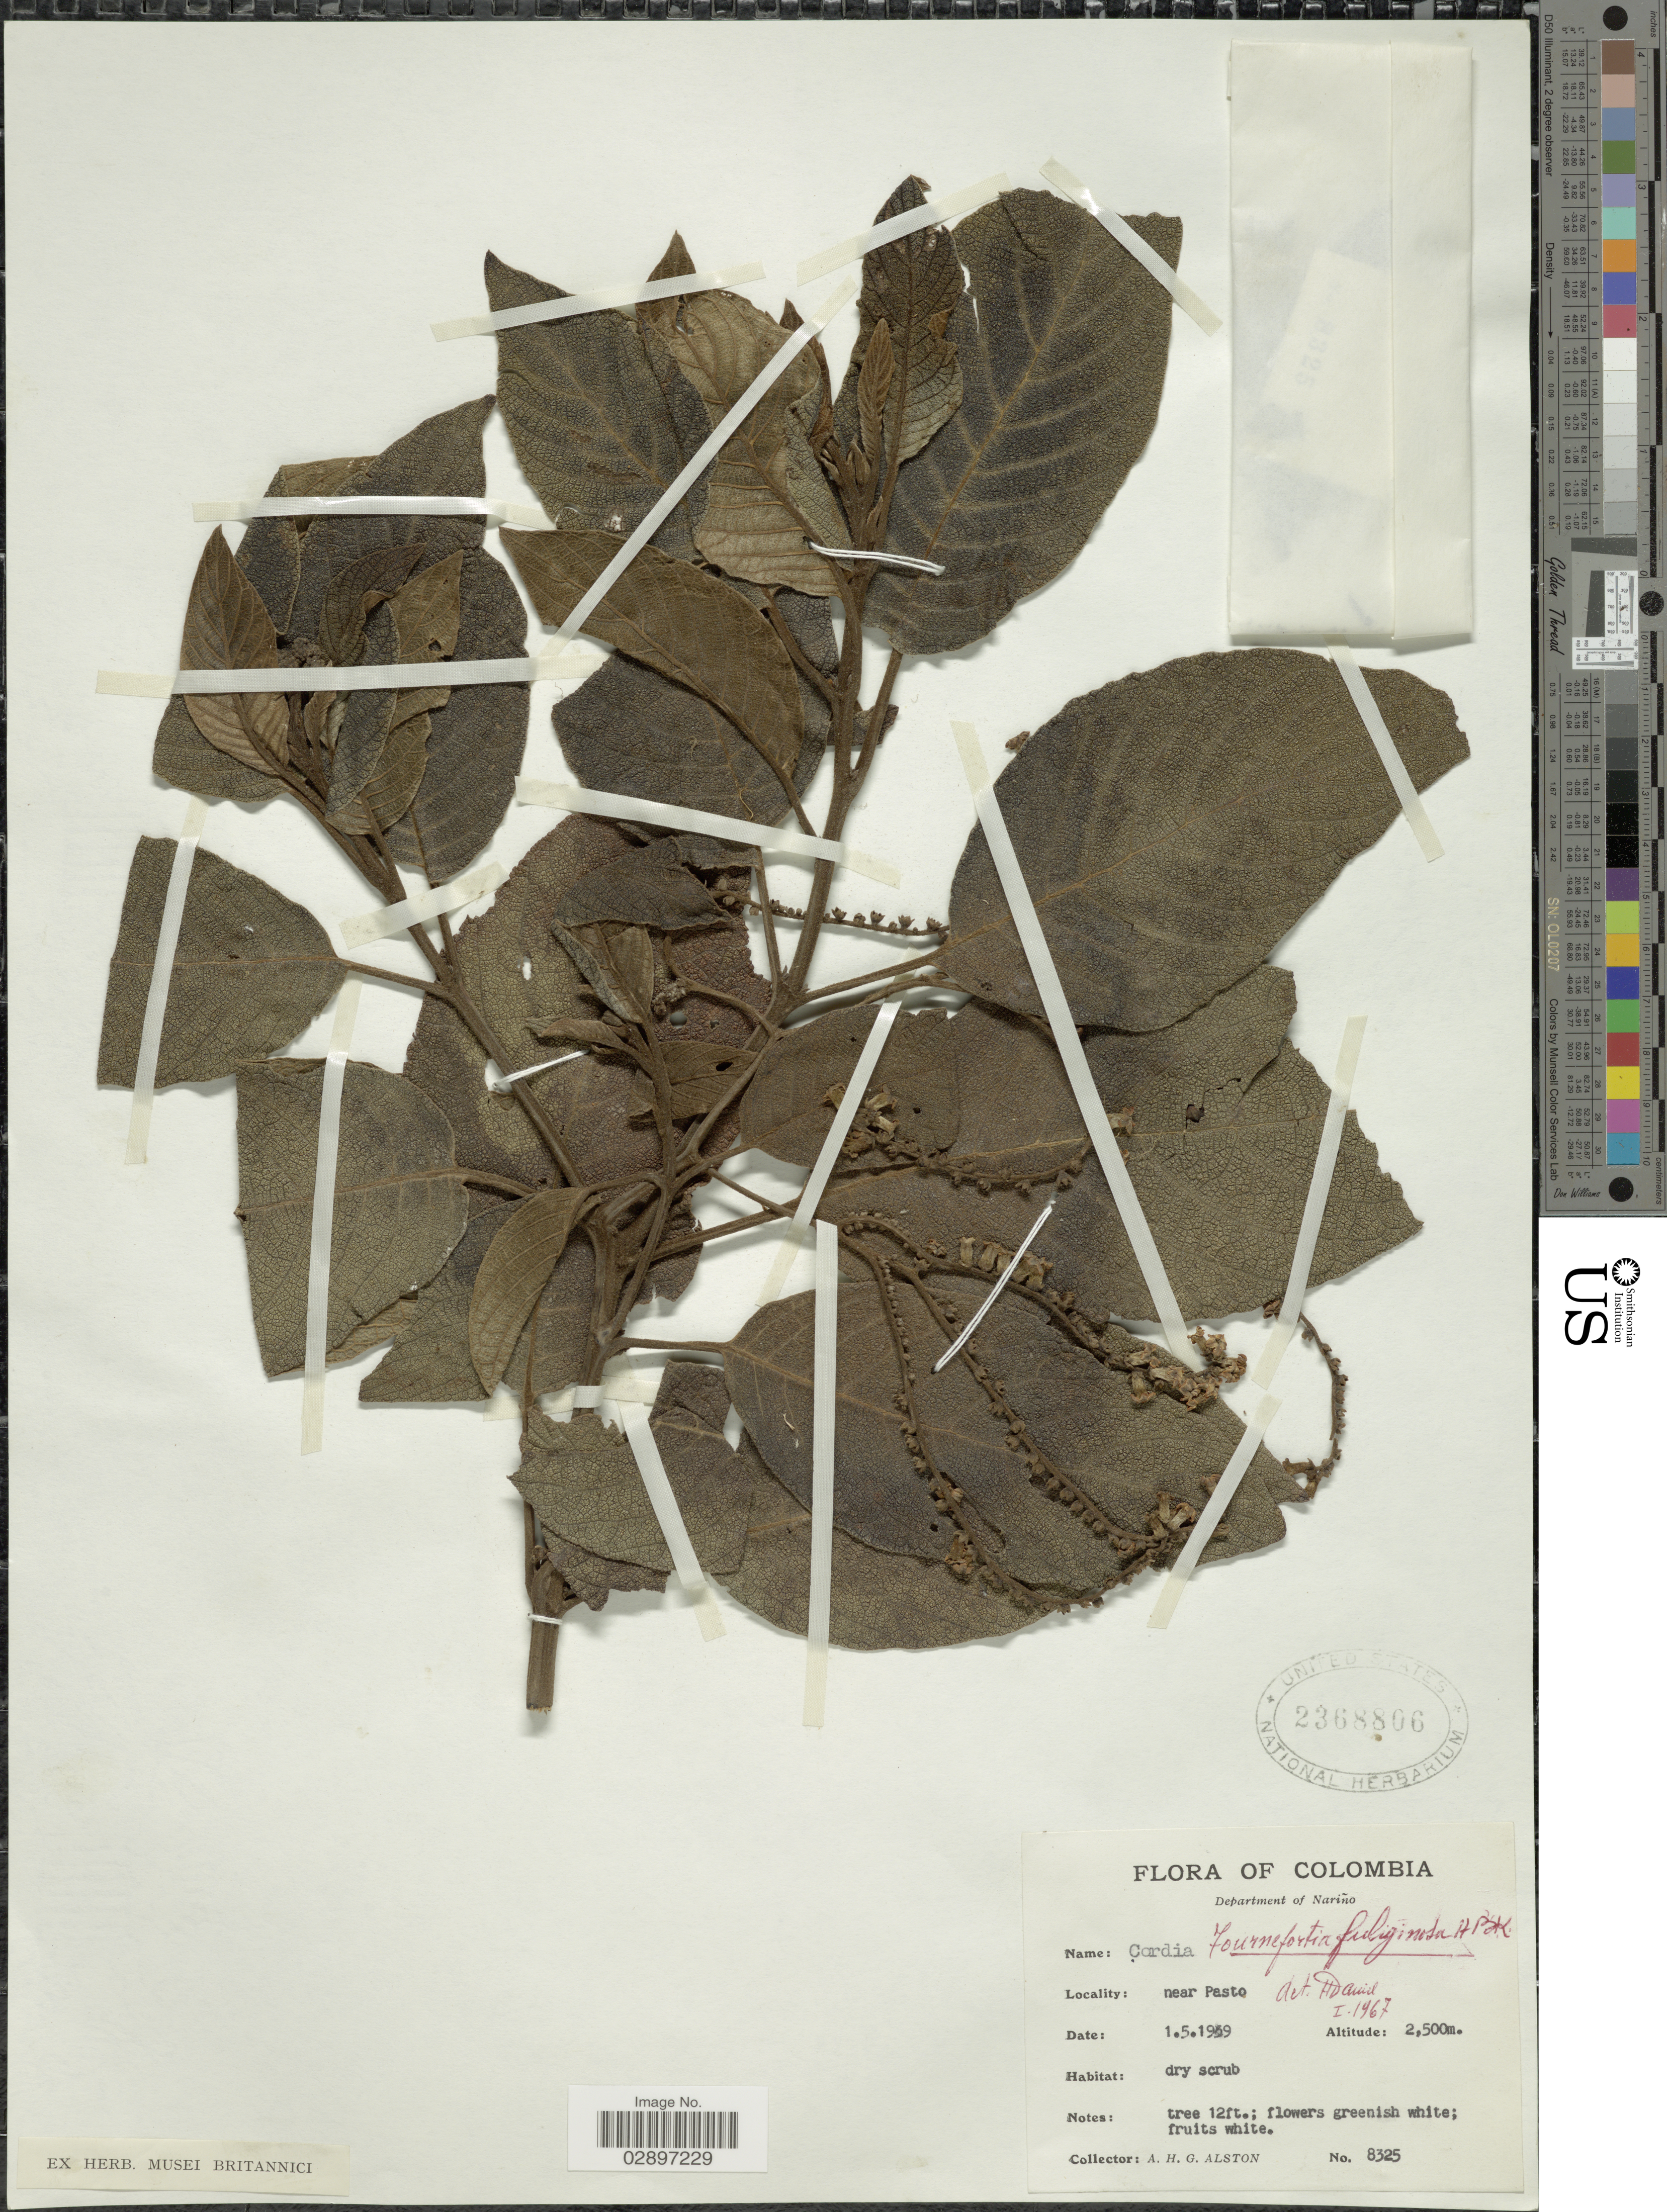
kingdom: Plantae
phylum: Tracheophyta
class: Magnoliopsida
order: Boraginales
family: Heliotropiaceae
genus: Tournefortia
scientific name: Tournefortia fuliginosa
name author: Kunth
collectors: A. H. Alston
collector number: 8325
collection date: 1959-05-01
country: Colombia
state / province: Nariño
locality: Near Pasto. Department of Nariño.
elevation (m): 2500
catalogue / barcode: US 2368806